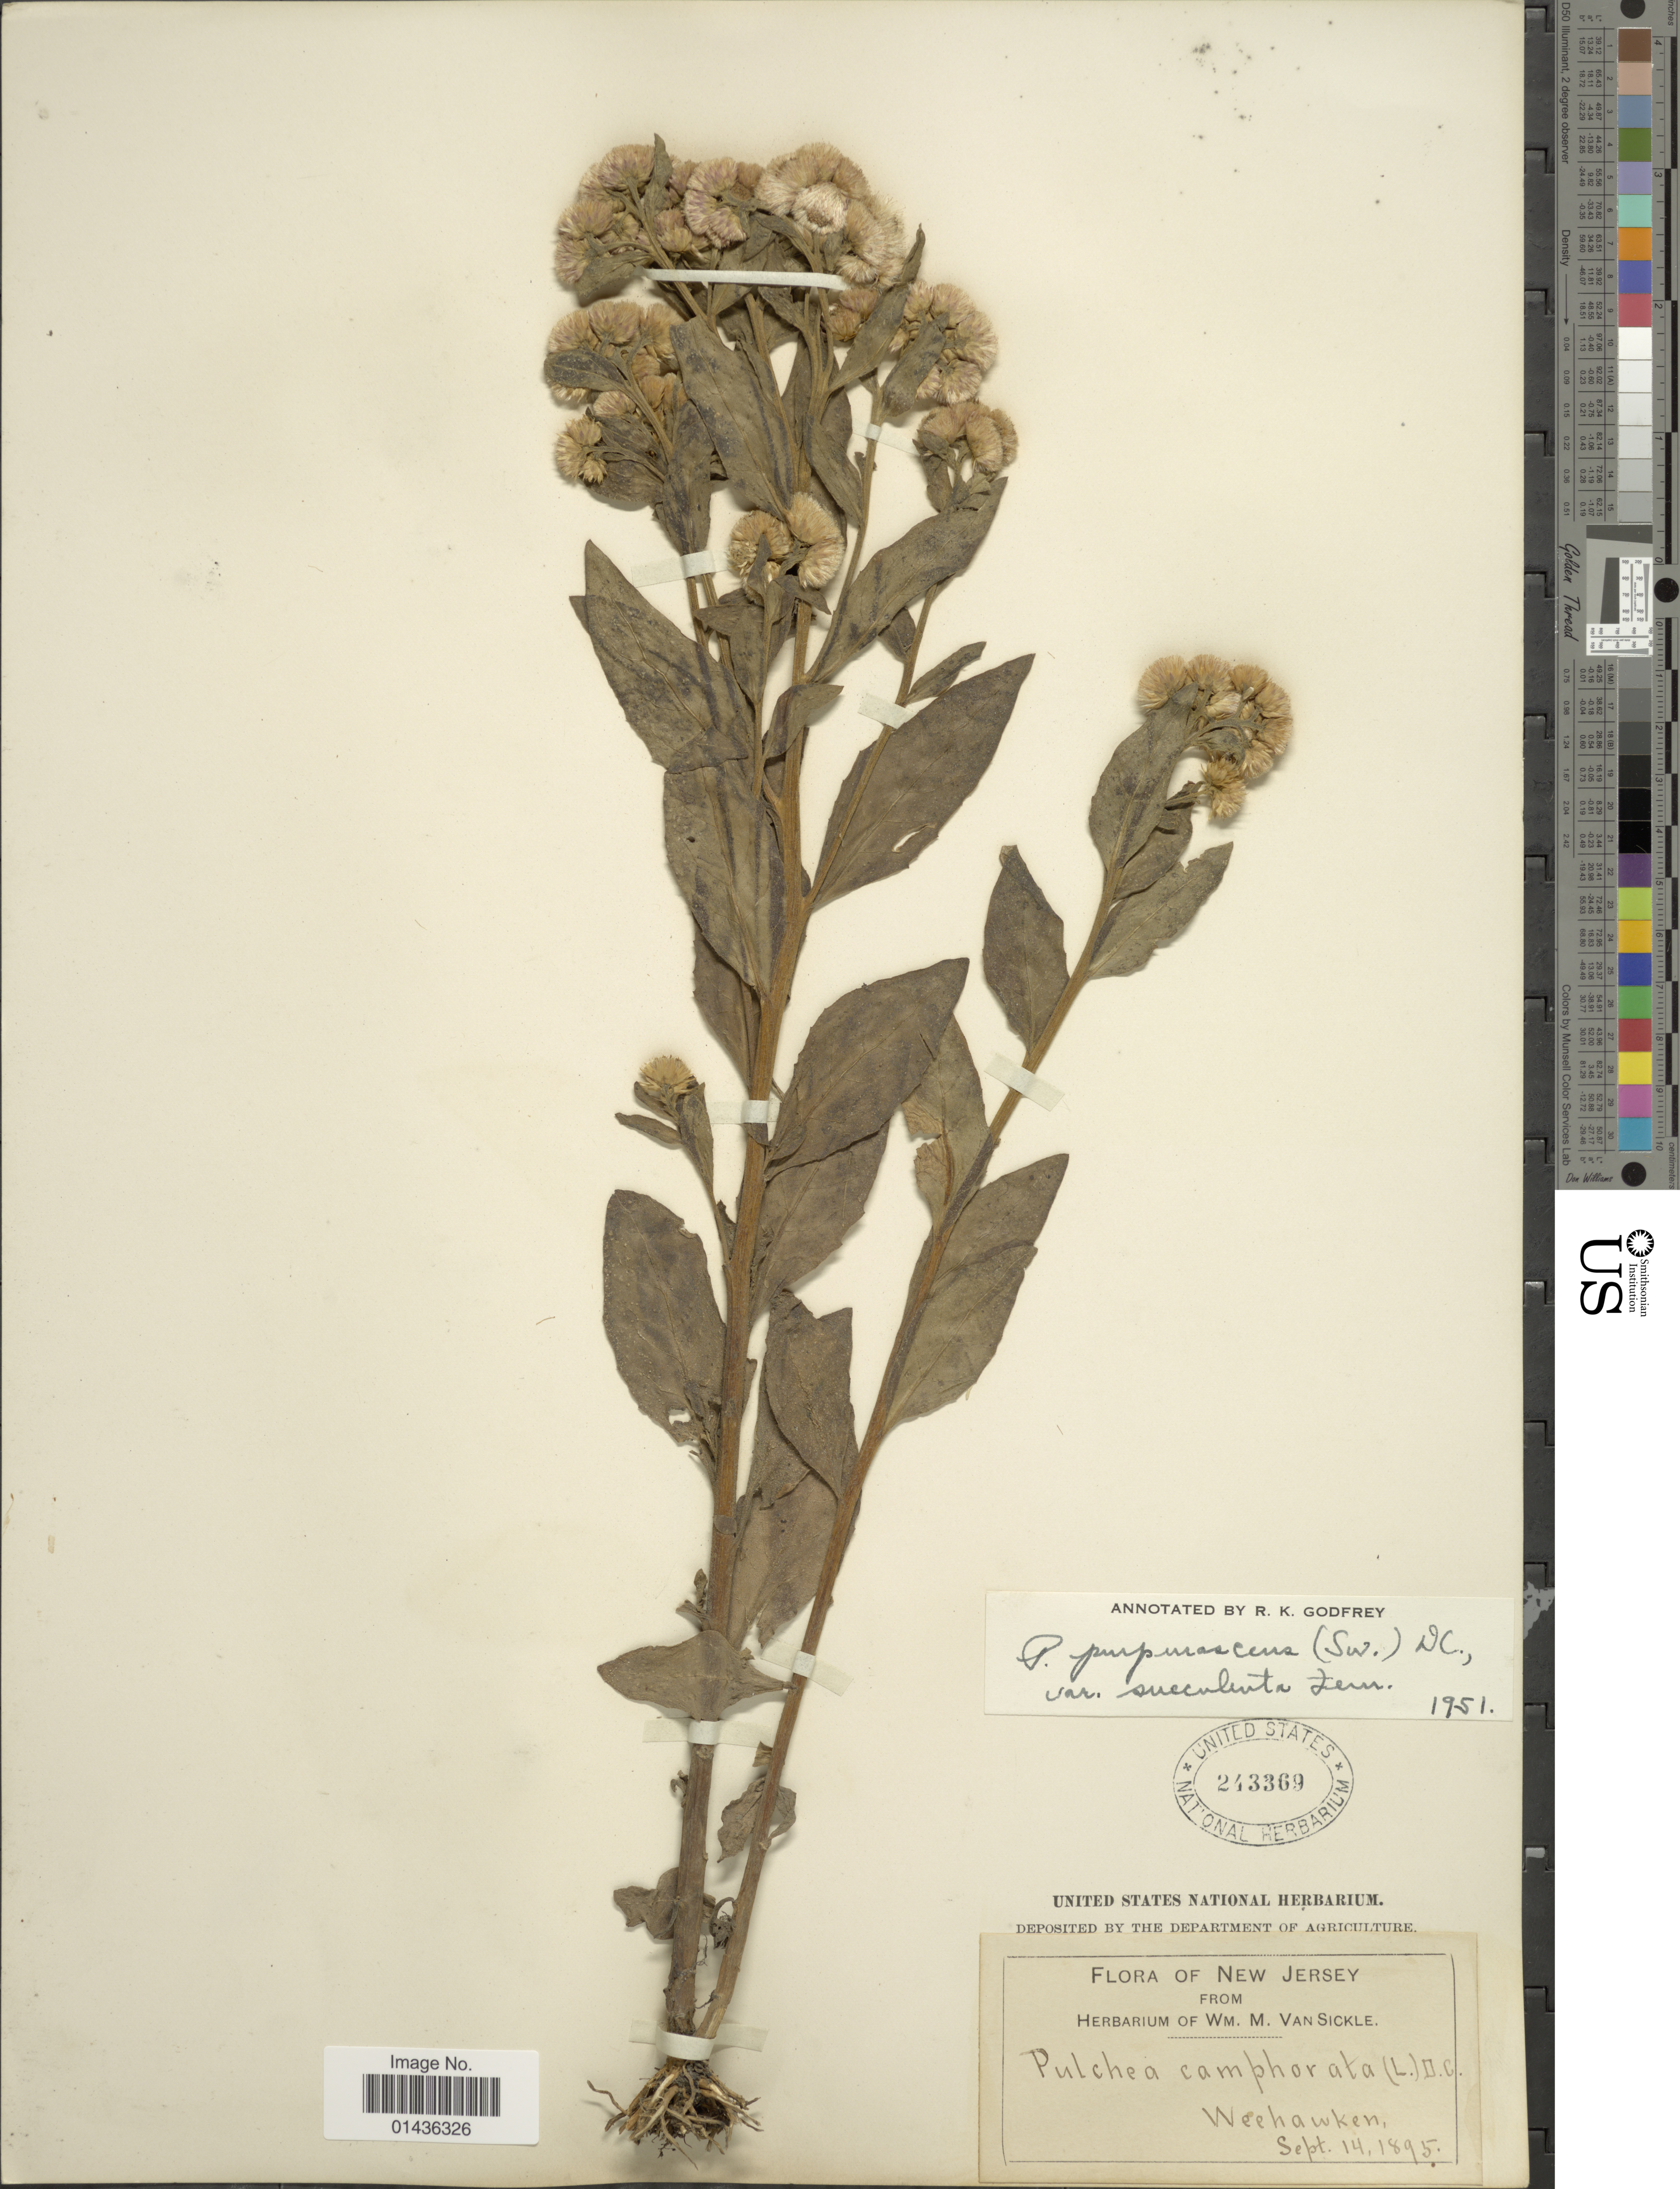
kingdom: Plantae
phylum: Tracheophyta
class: Magnoliopsida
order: Asterales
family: Asteraceae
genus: Pluchea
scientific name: Pluchea odorata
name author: (L.) Cass.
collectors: ex herb. Wm. M. Van Sickle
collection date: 1895-09-14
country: United States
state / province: New Jersey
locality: Weehawken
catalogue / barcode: US 243369